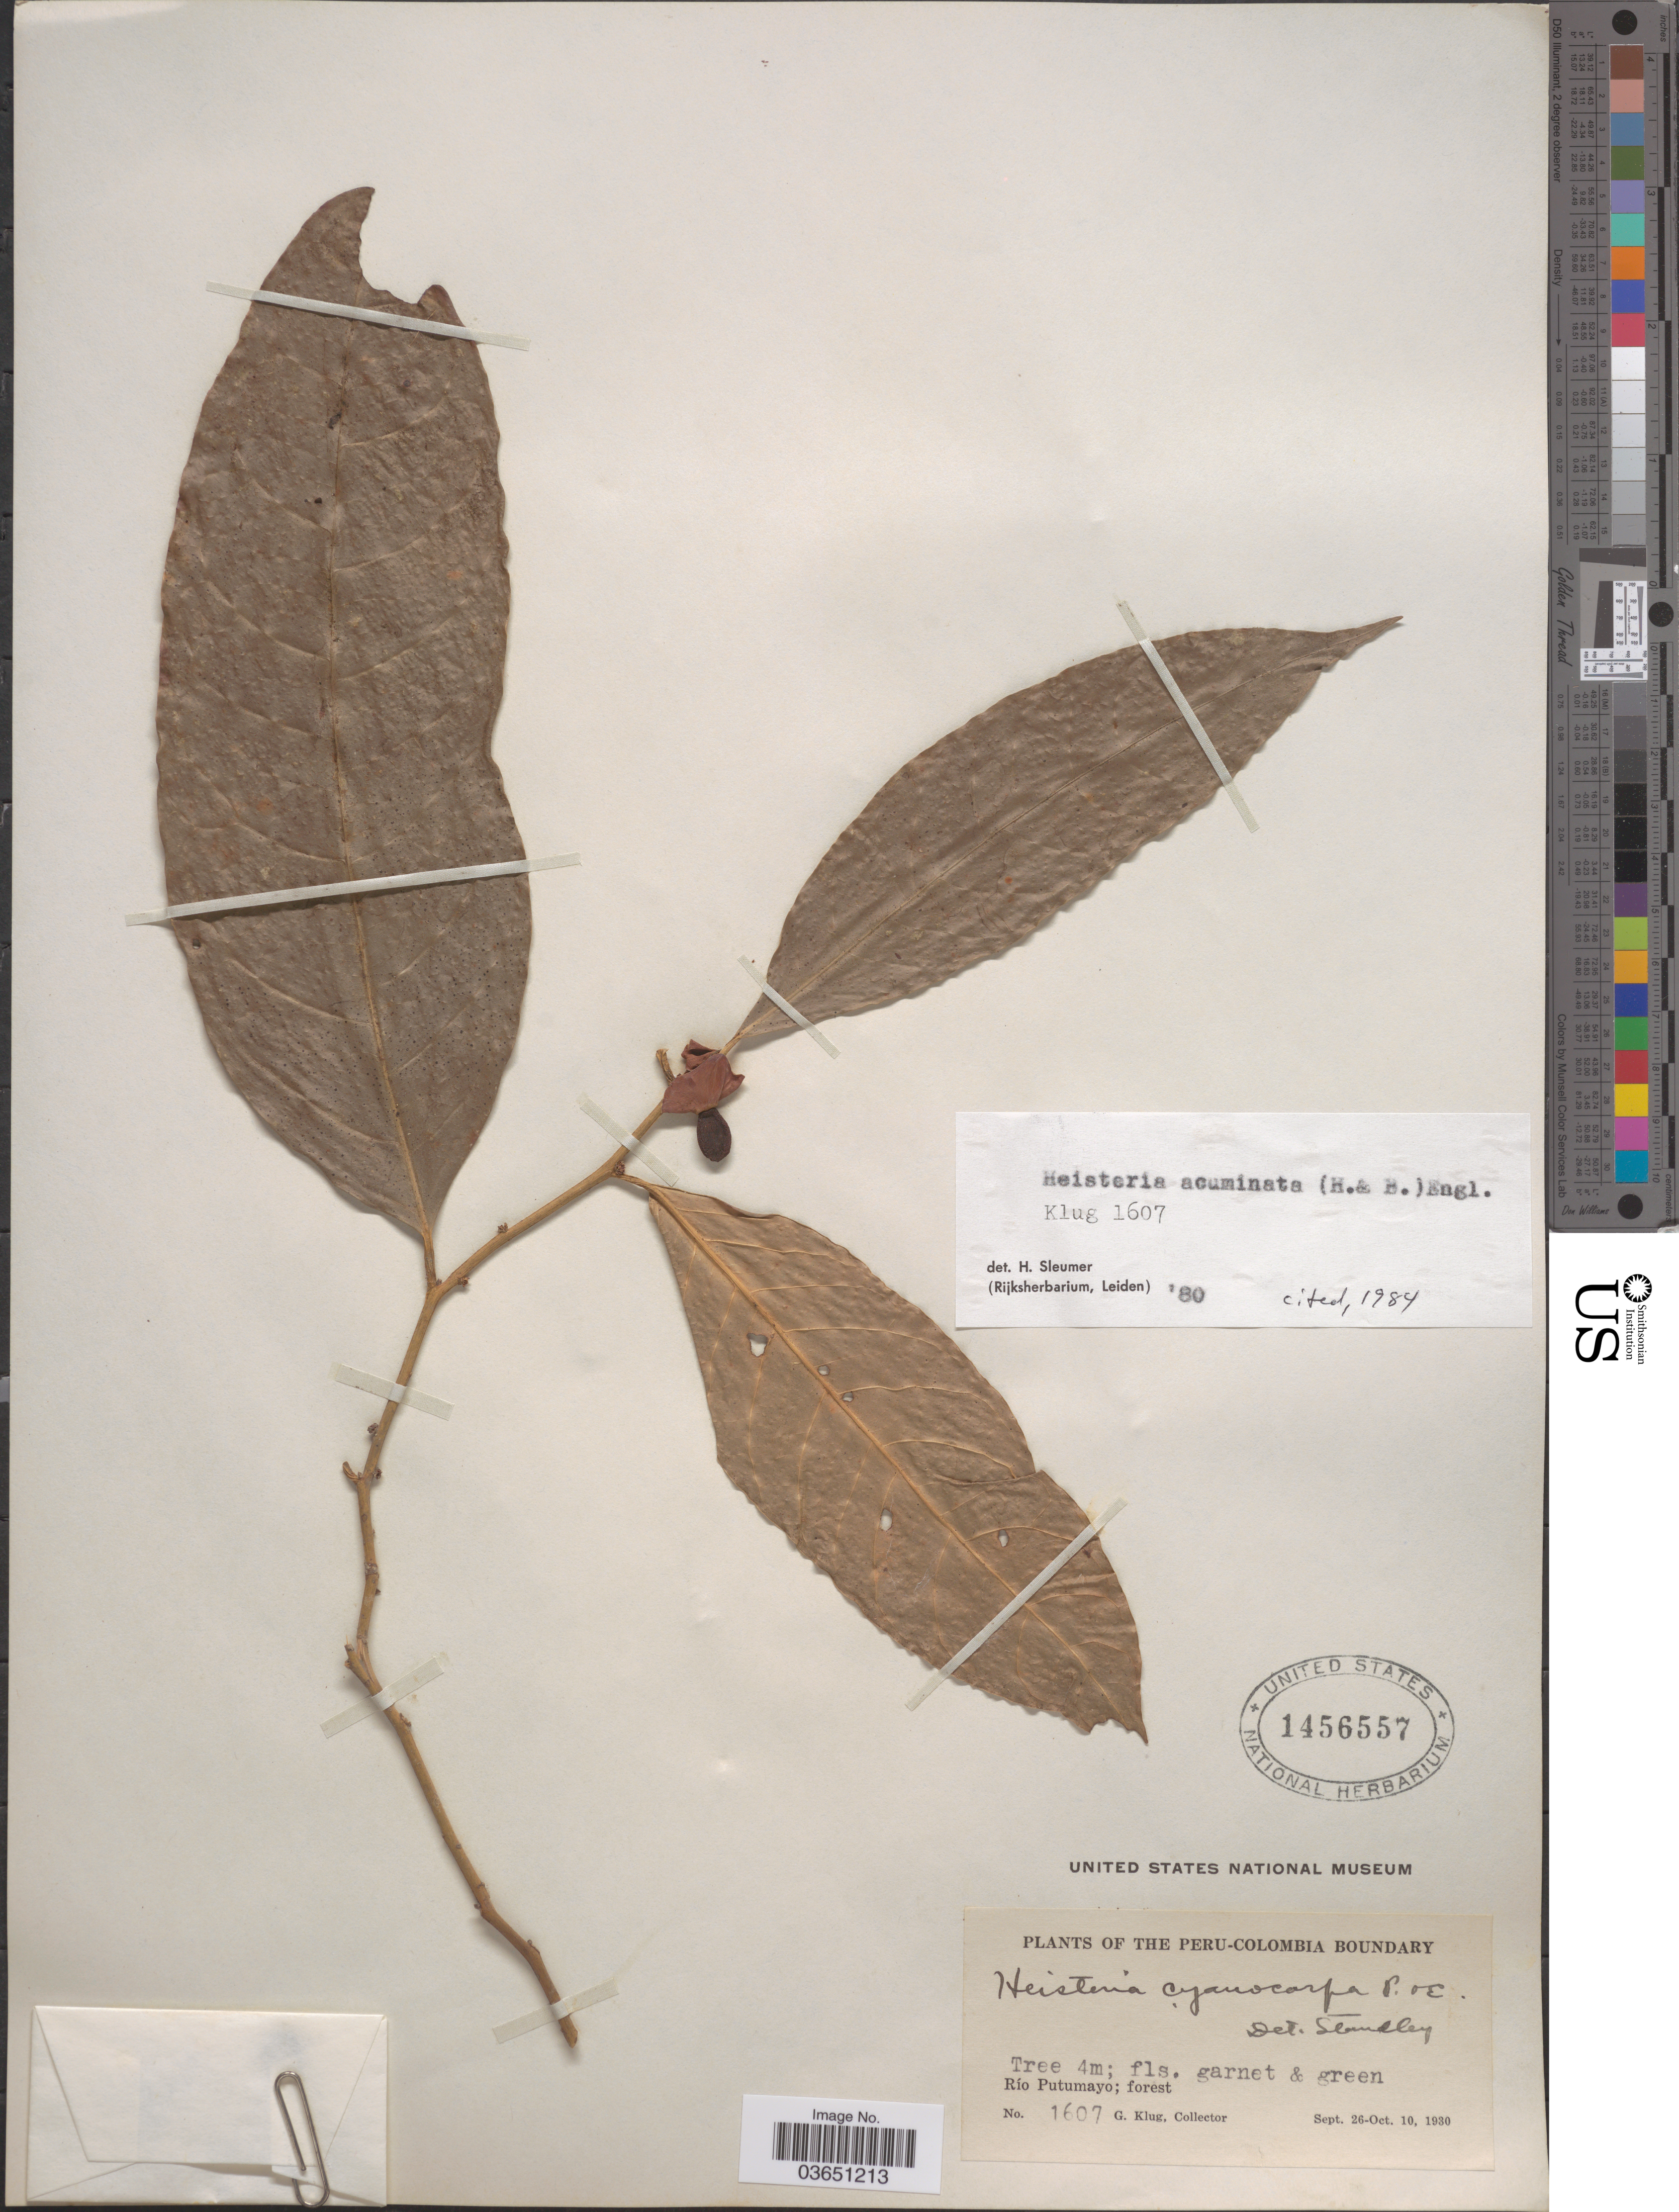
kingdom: Plantae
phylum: Tracheophyta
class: Magnoliopsida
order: Santalales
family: Erythropalaceae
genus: Heisteria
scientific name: Heisteria acuminata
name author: (Humb. & Bonpl.) Engl.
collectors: G. Klug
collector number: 1607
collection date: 1930-09-26/1930-10-10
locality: The Peru-Colombia Boundary. Río Putumayo; forest.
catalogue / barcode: US 1456557